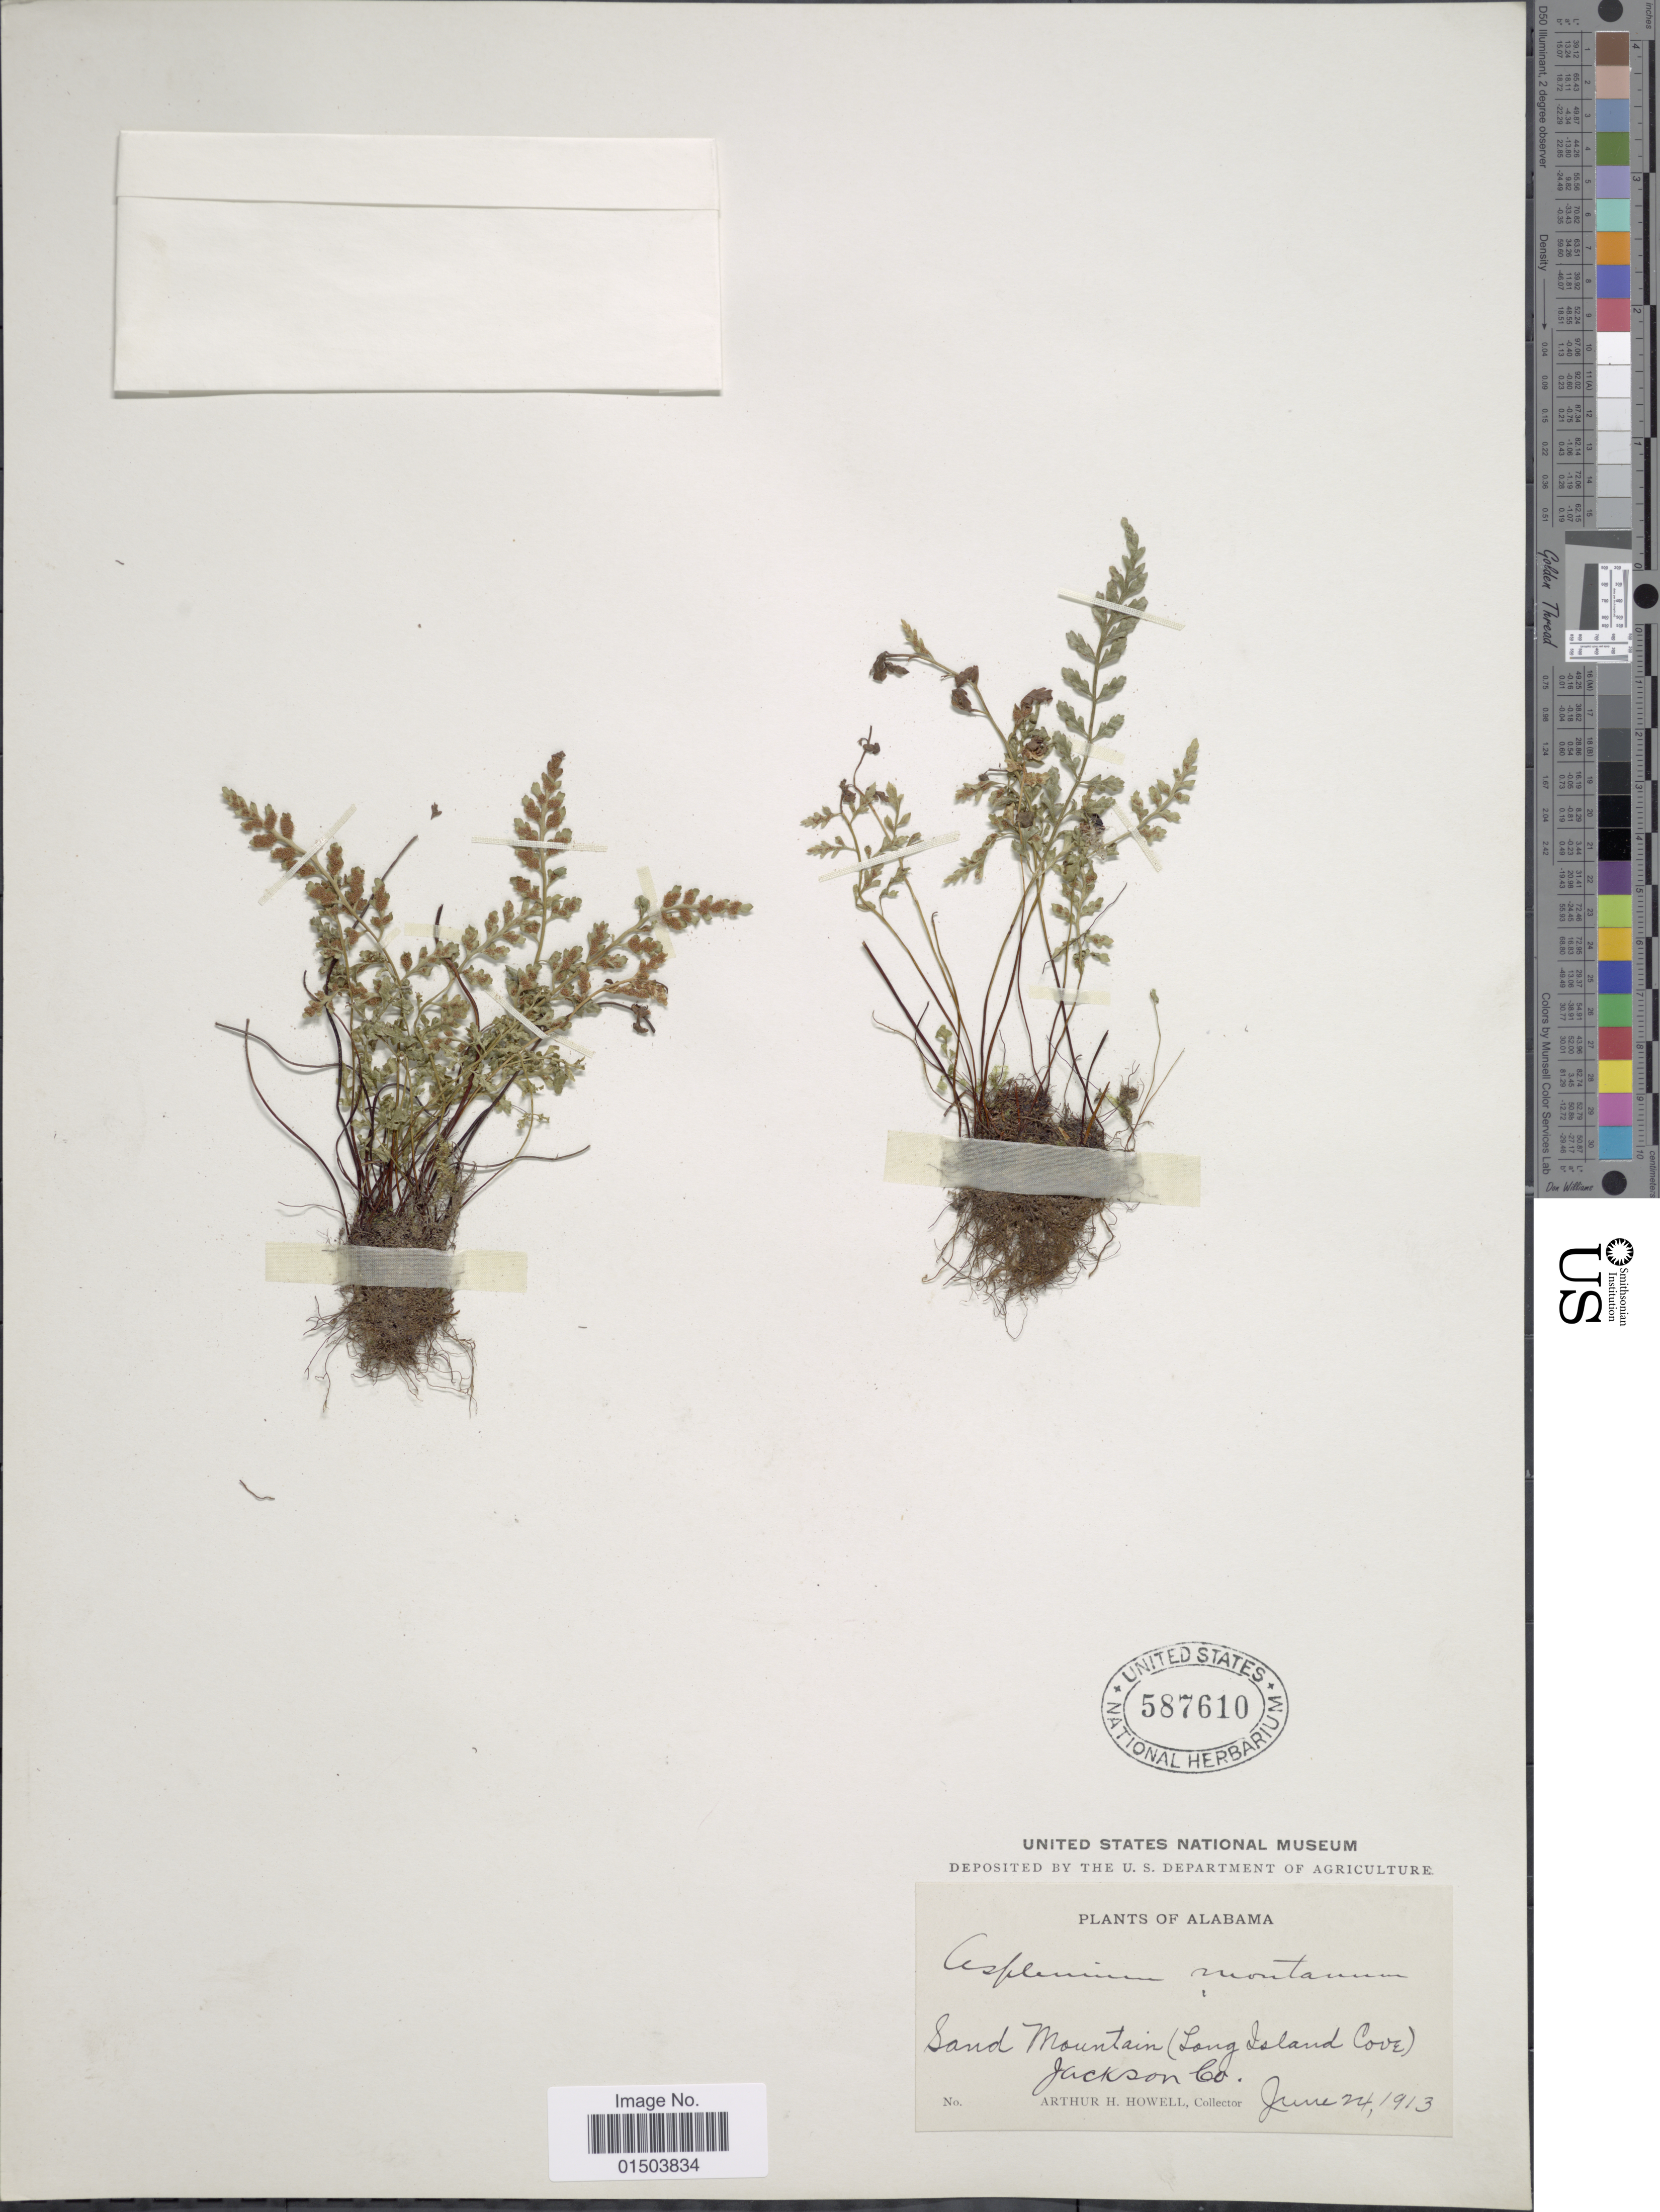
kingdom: Plantae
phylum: Tracheophyta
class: Polypodiopsida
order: Polypodiales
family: Aspleniaceae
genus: Asplenium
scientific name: Asplenium montanum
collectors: A. H. Howell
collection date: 1913-06-24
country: United States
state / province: Alabama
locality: Sand Mountain (Long Island Cove), Jackson Co.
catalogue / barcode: US 587610